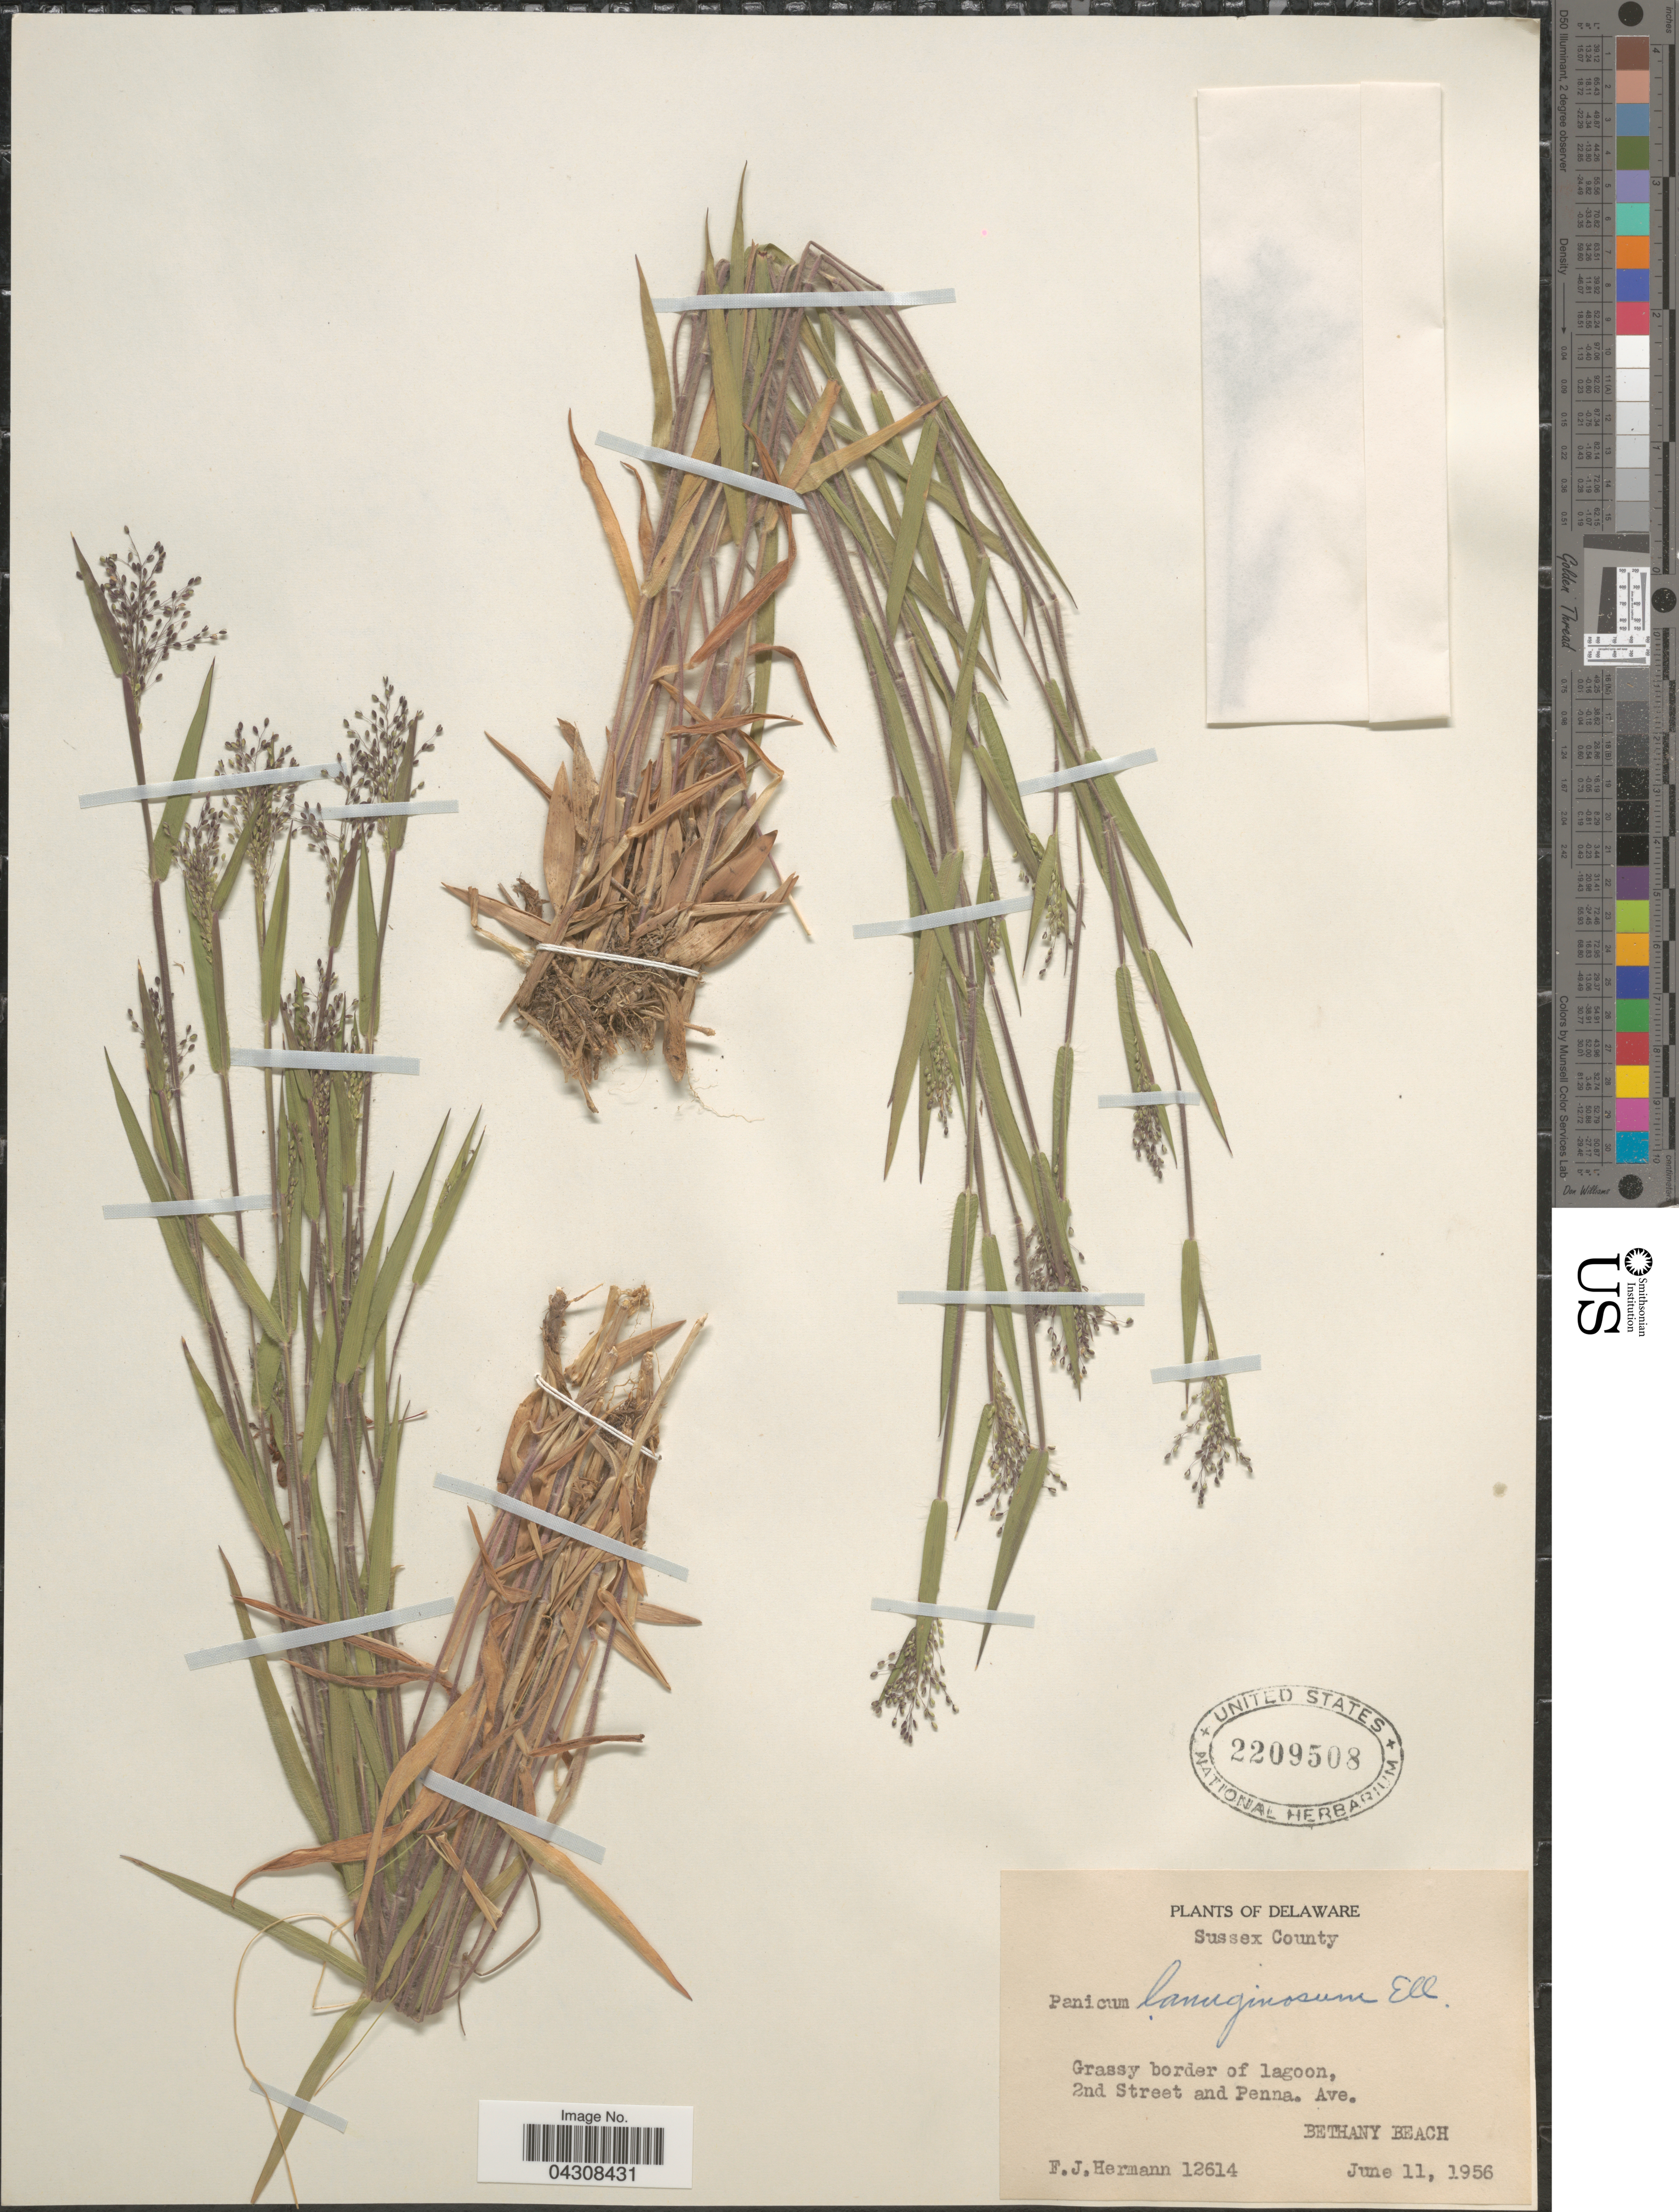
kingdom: Plantae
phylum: Tracheophyta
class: Liliopsida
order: Poales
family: Poaceae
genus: Dichanthelium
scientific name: Dichanthelium acuminatum var. acuminatum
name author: (Sw.) Gould & C.A. Clark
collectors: F. J. Hermann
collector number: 12614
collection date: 1956-06-11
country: United States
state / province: Delaware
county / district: Sussex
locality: Sussex County. Grassy border of lagoon, 2nd Street and Penna. Ave. Bethany Beach.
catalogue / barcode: US 2209508